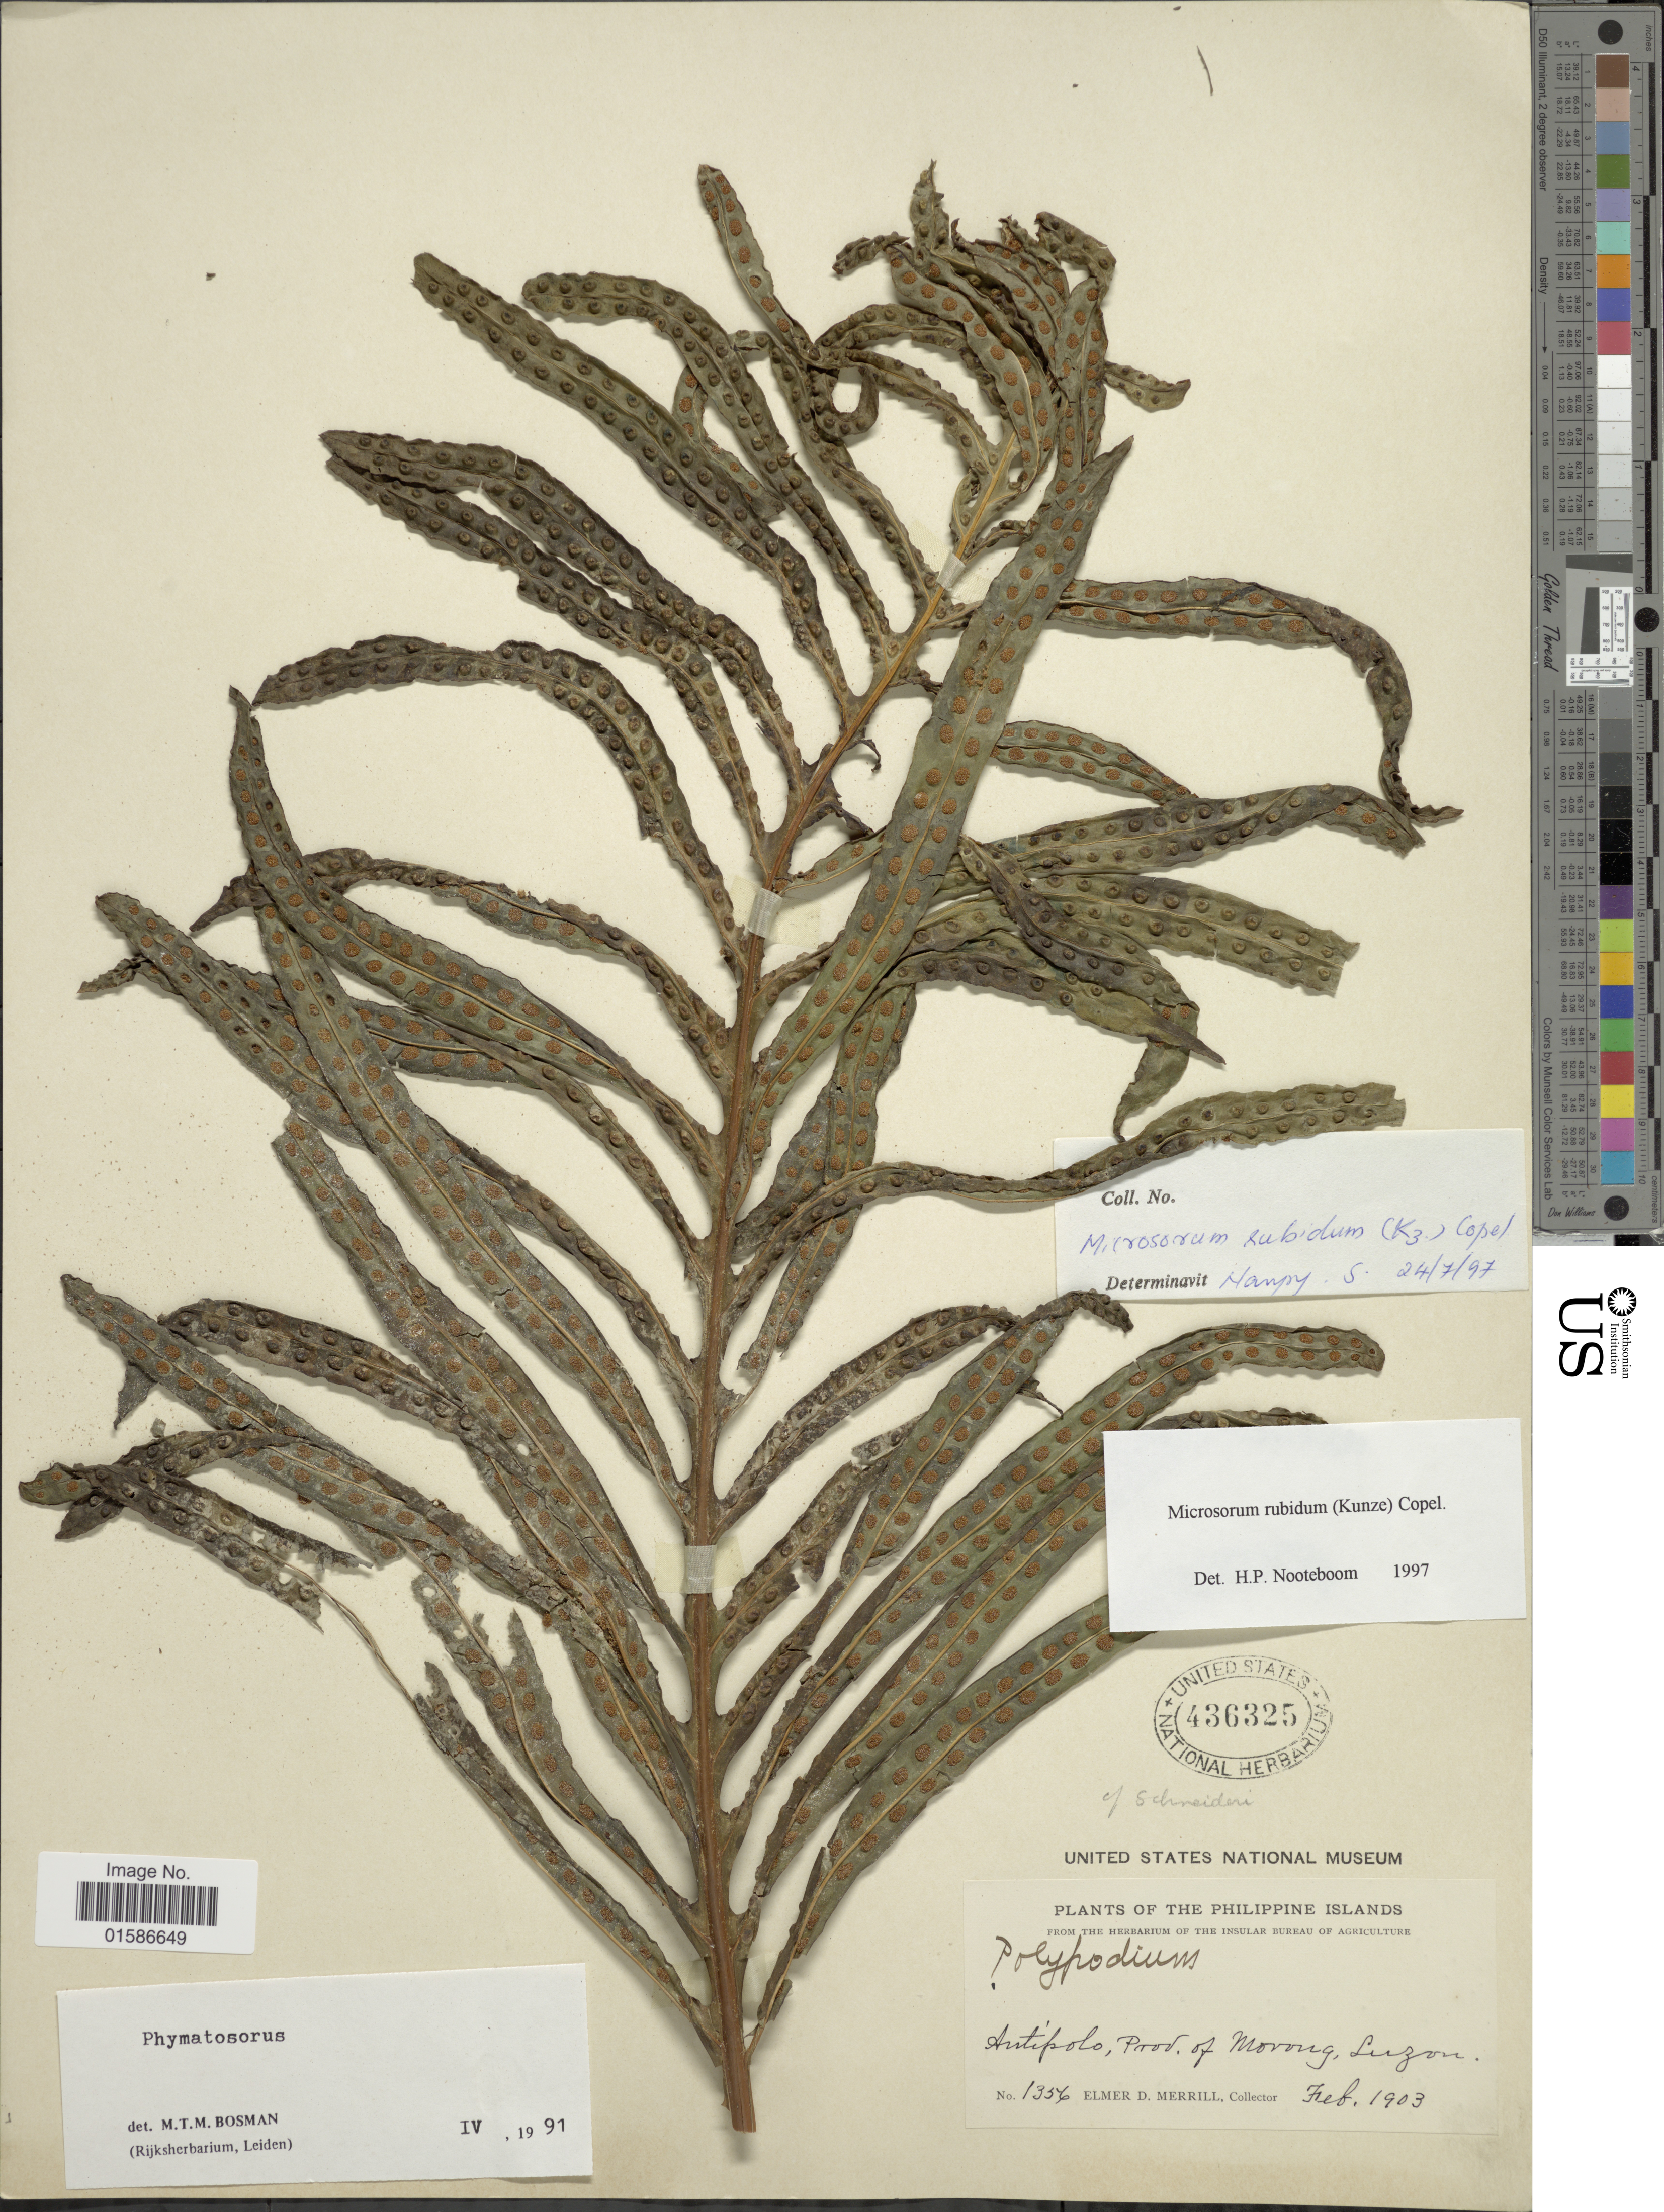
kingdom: Plantae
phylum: Tracheophyta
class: Polypodiopsida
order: Polypodiales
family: Polypodiaceae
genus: Microsorum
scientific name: Microsorum rubidum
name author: (Kunze) Copel.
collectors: E. D. Merrill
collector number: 1356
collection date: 1903-02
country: Philippines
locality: The Philippine Islands, Antipolo, Prov. of Morong, Luzon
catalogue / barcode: US 436325